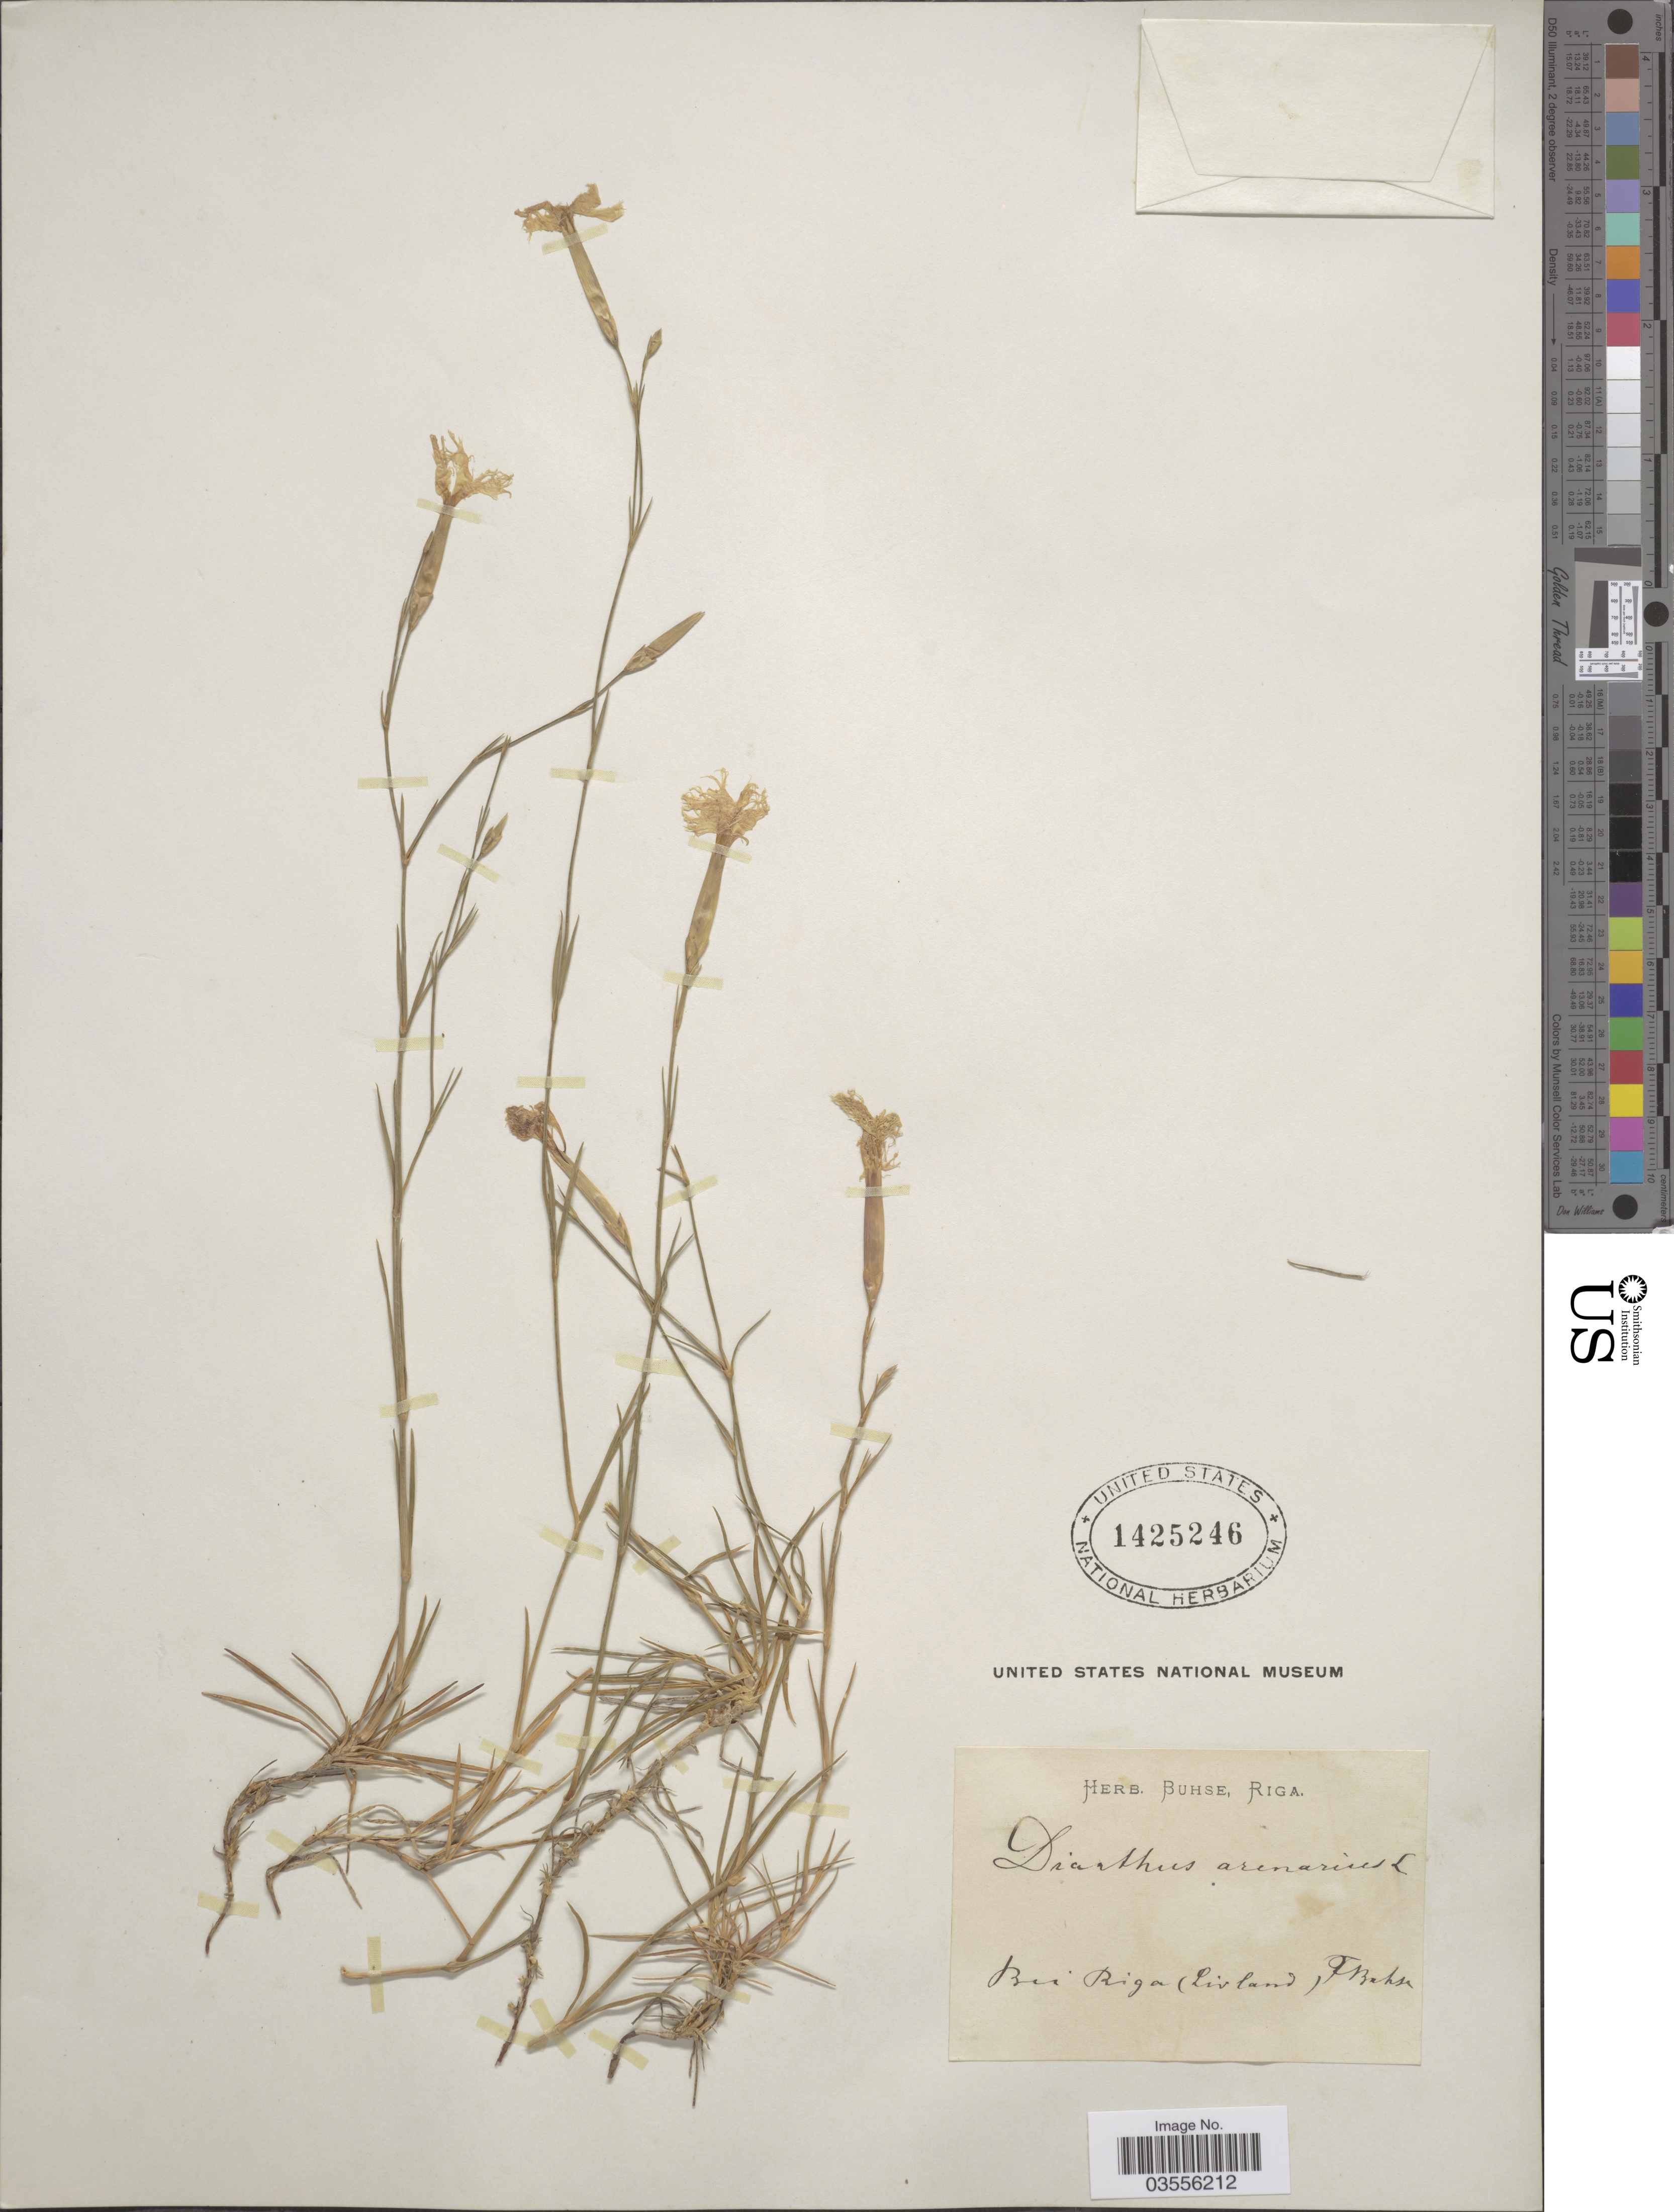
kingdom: Plantae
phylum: Tracheophyta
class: Magnoliopsida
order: Caryophyllales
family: Caryophyllaceae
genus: Dianthus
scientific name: Dianthus arenarius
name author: L.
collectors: F. Buhse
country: Latvia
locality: Bei Riga (Livland [interpreted]).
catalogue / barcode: US 1425246